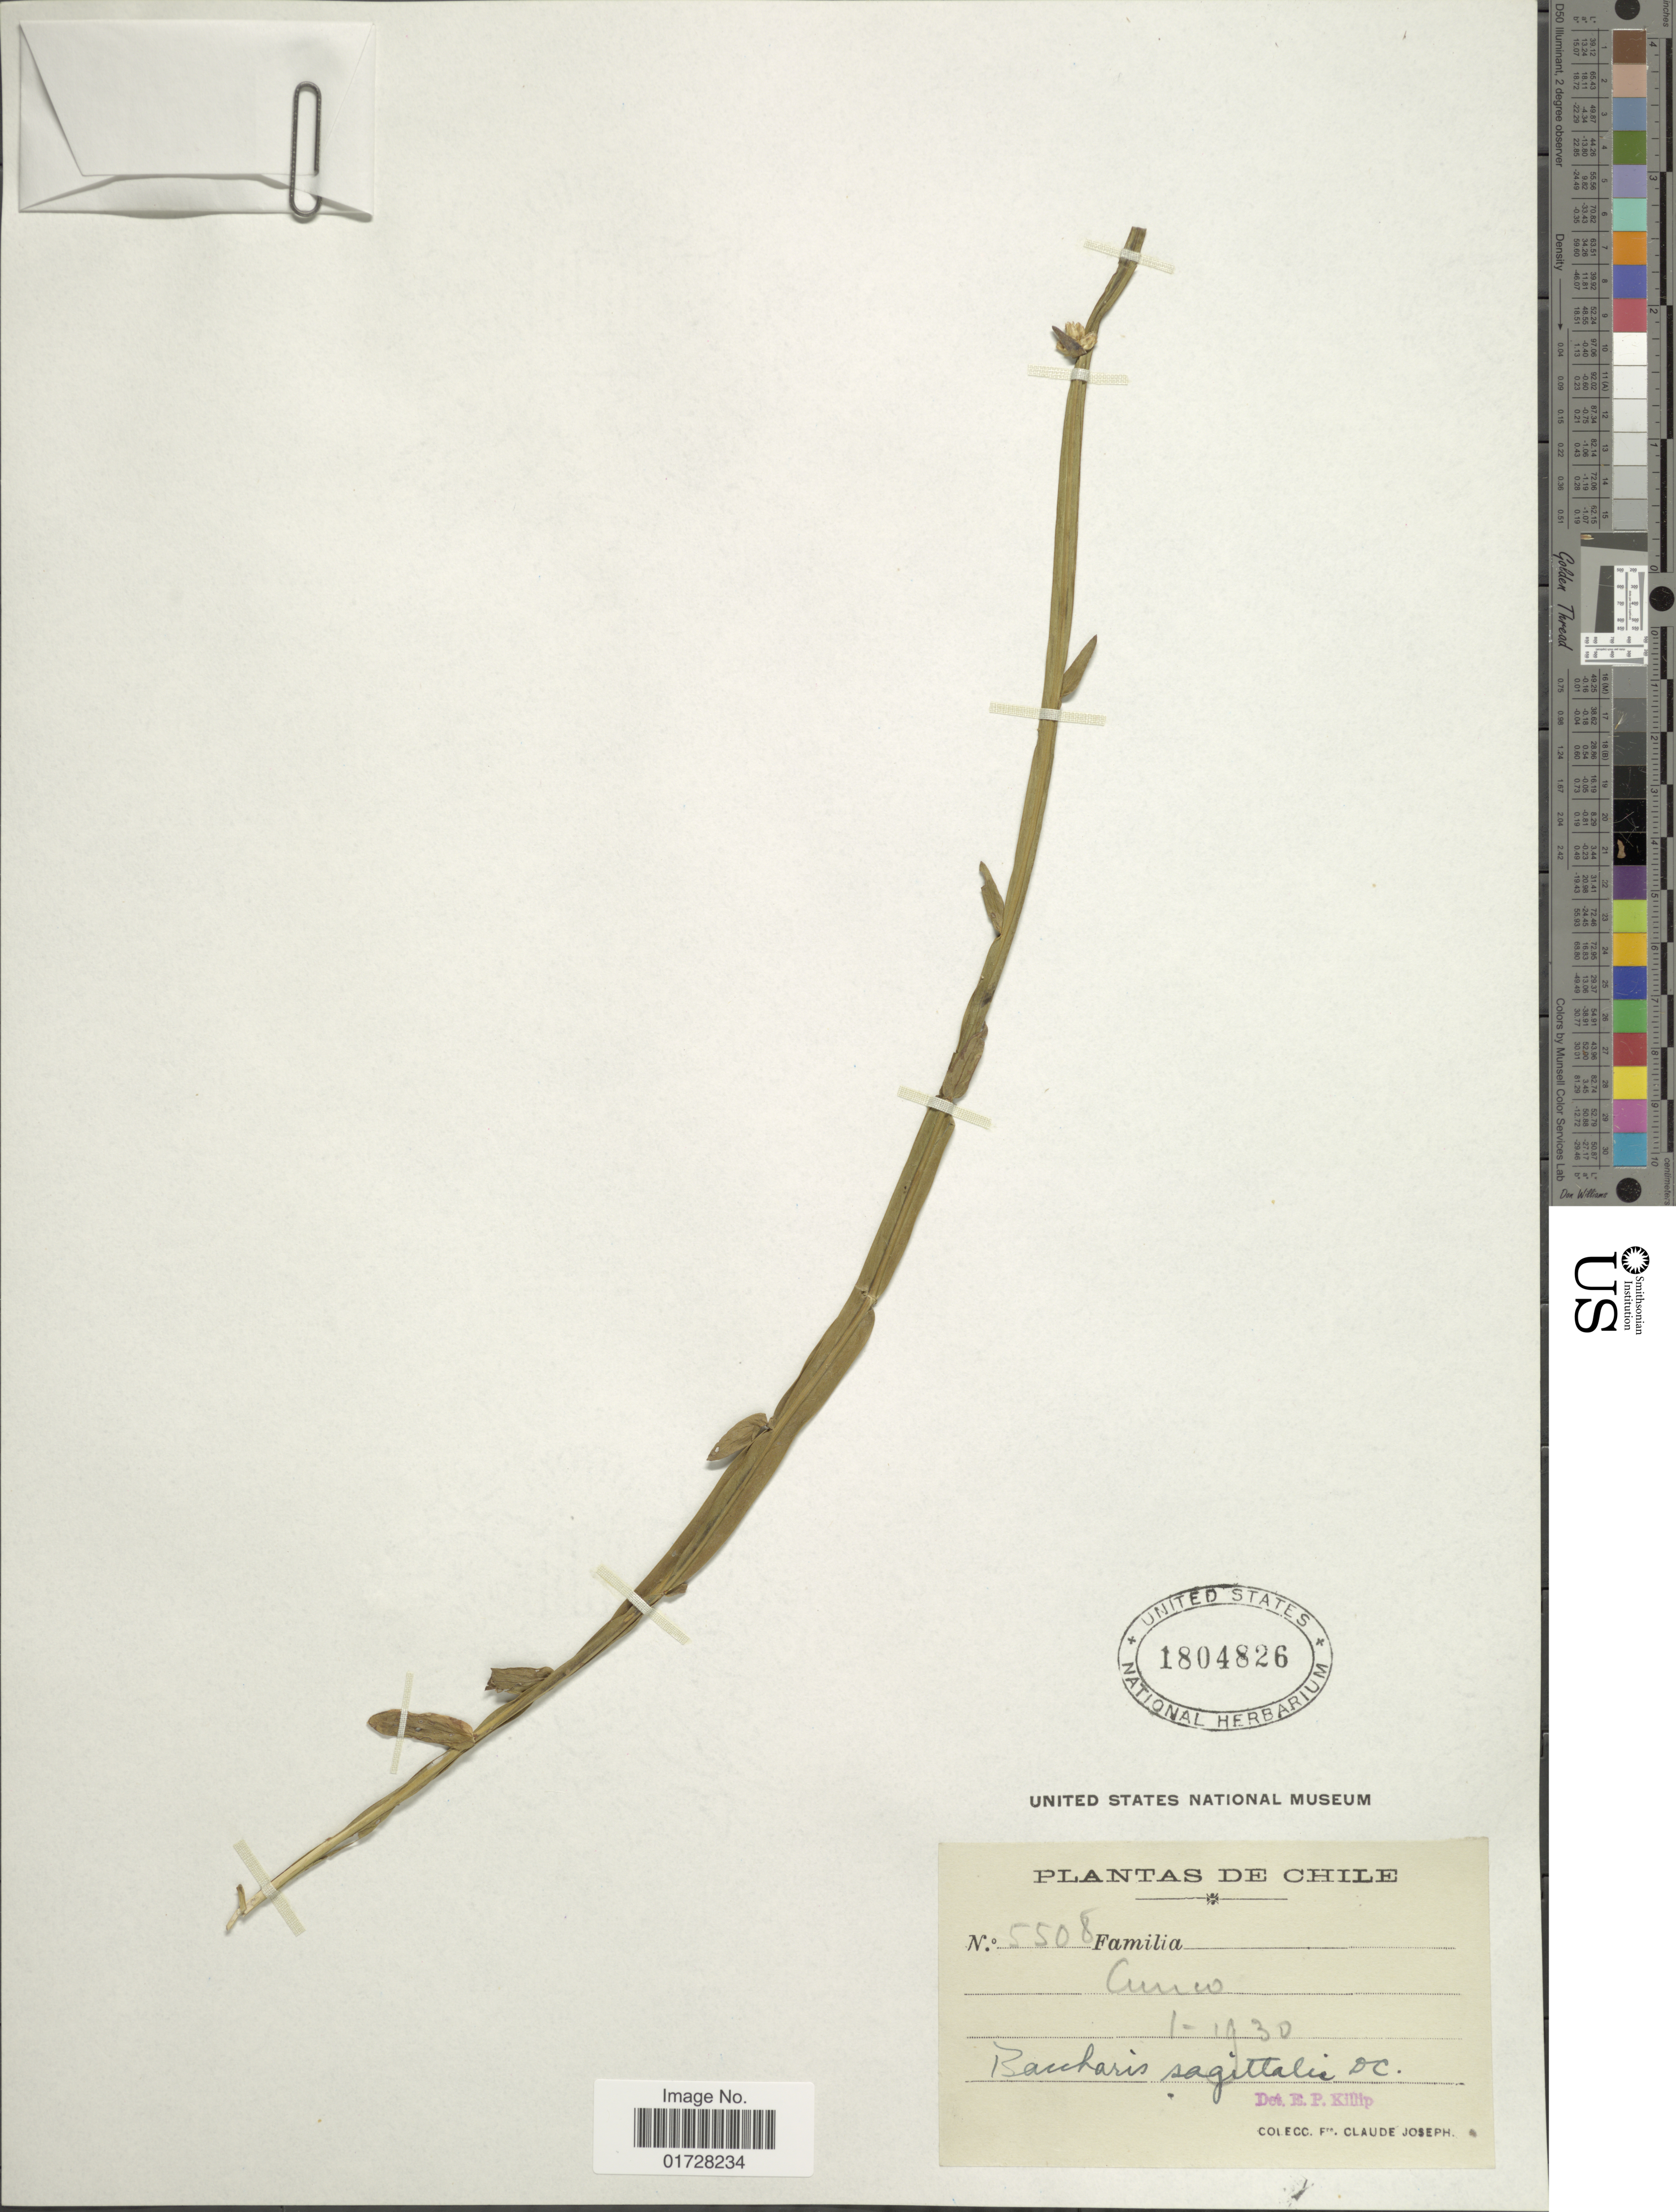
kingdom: Plantae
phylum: Tracheophyta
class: Magnoliopsida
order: Asterales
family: Asteraceae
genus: Baccharis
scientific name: Baccharis sagittalis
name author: (Less.) DC.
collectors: Bro. Claude-Joseph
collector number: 5508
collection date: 1930-01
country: Chile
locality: Curico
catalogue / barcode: US 1804826